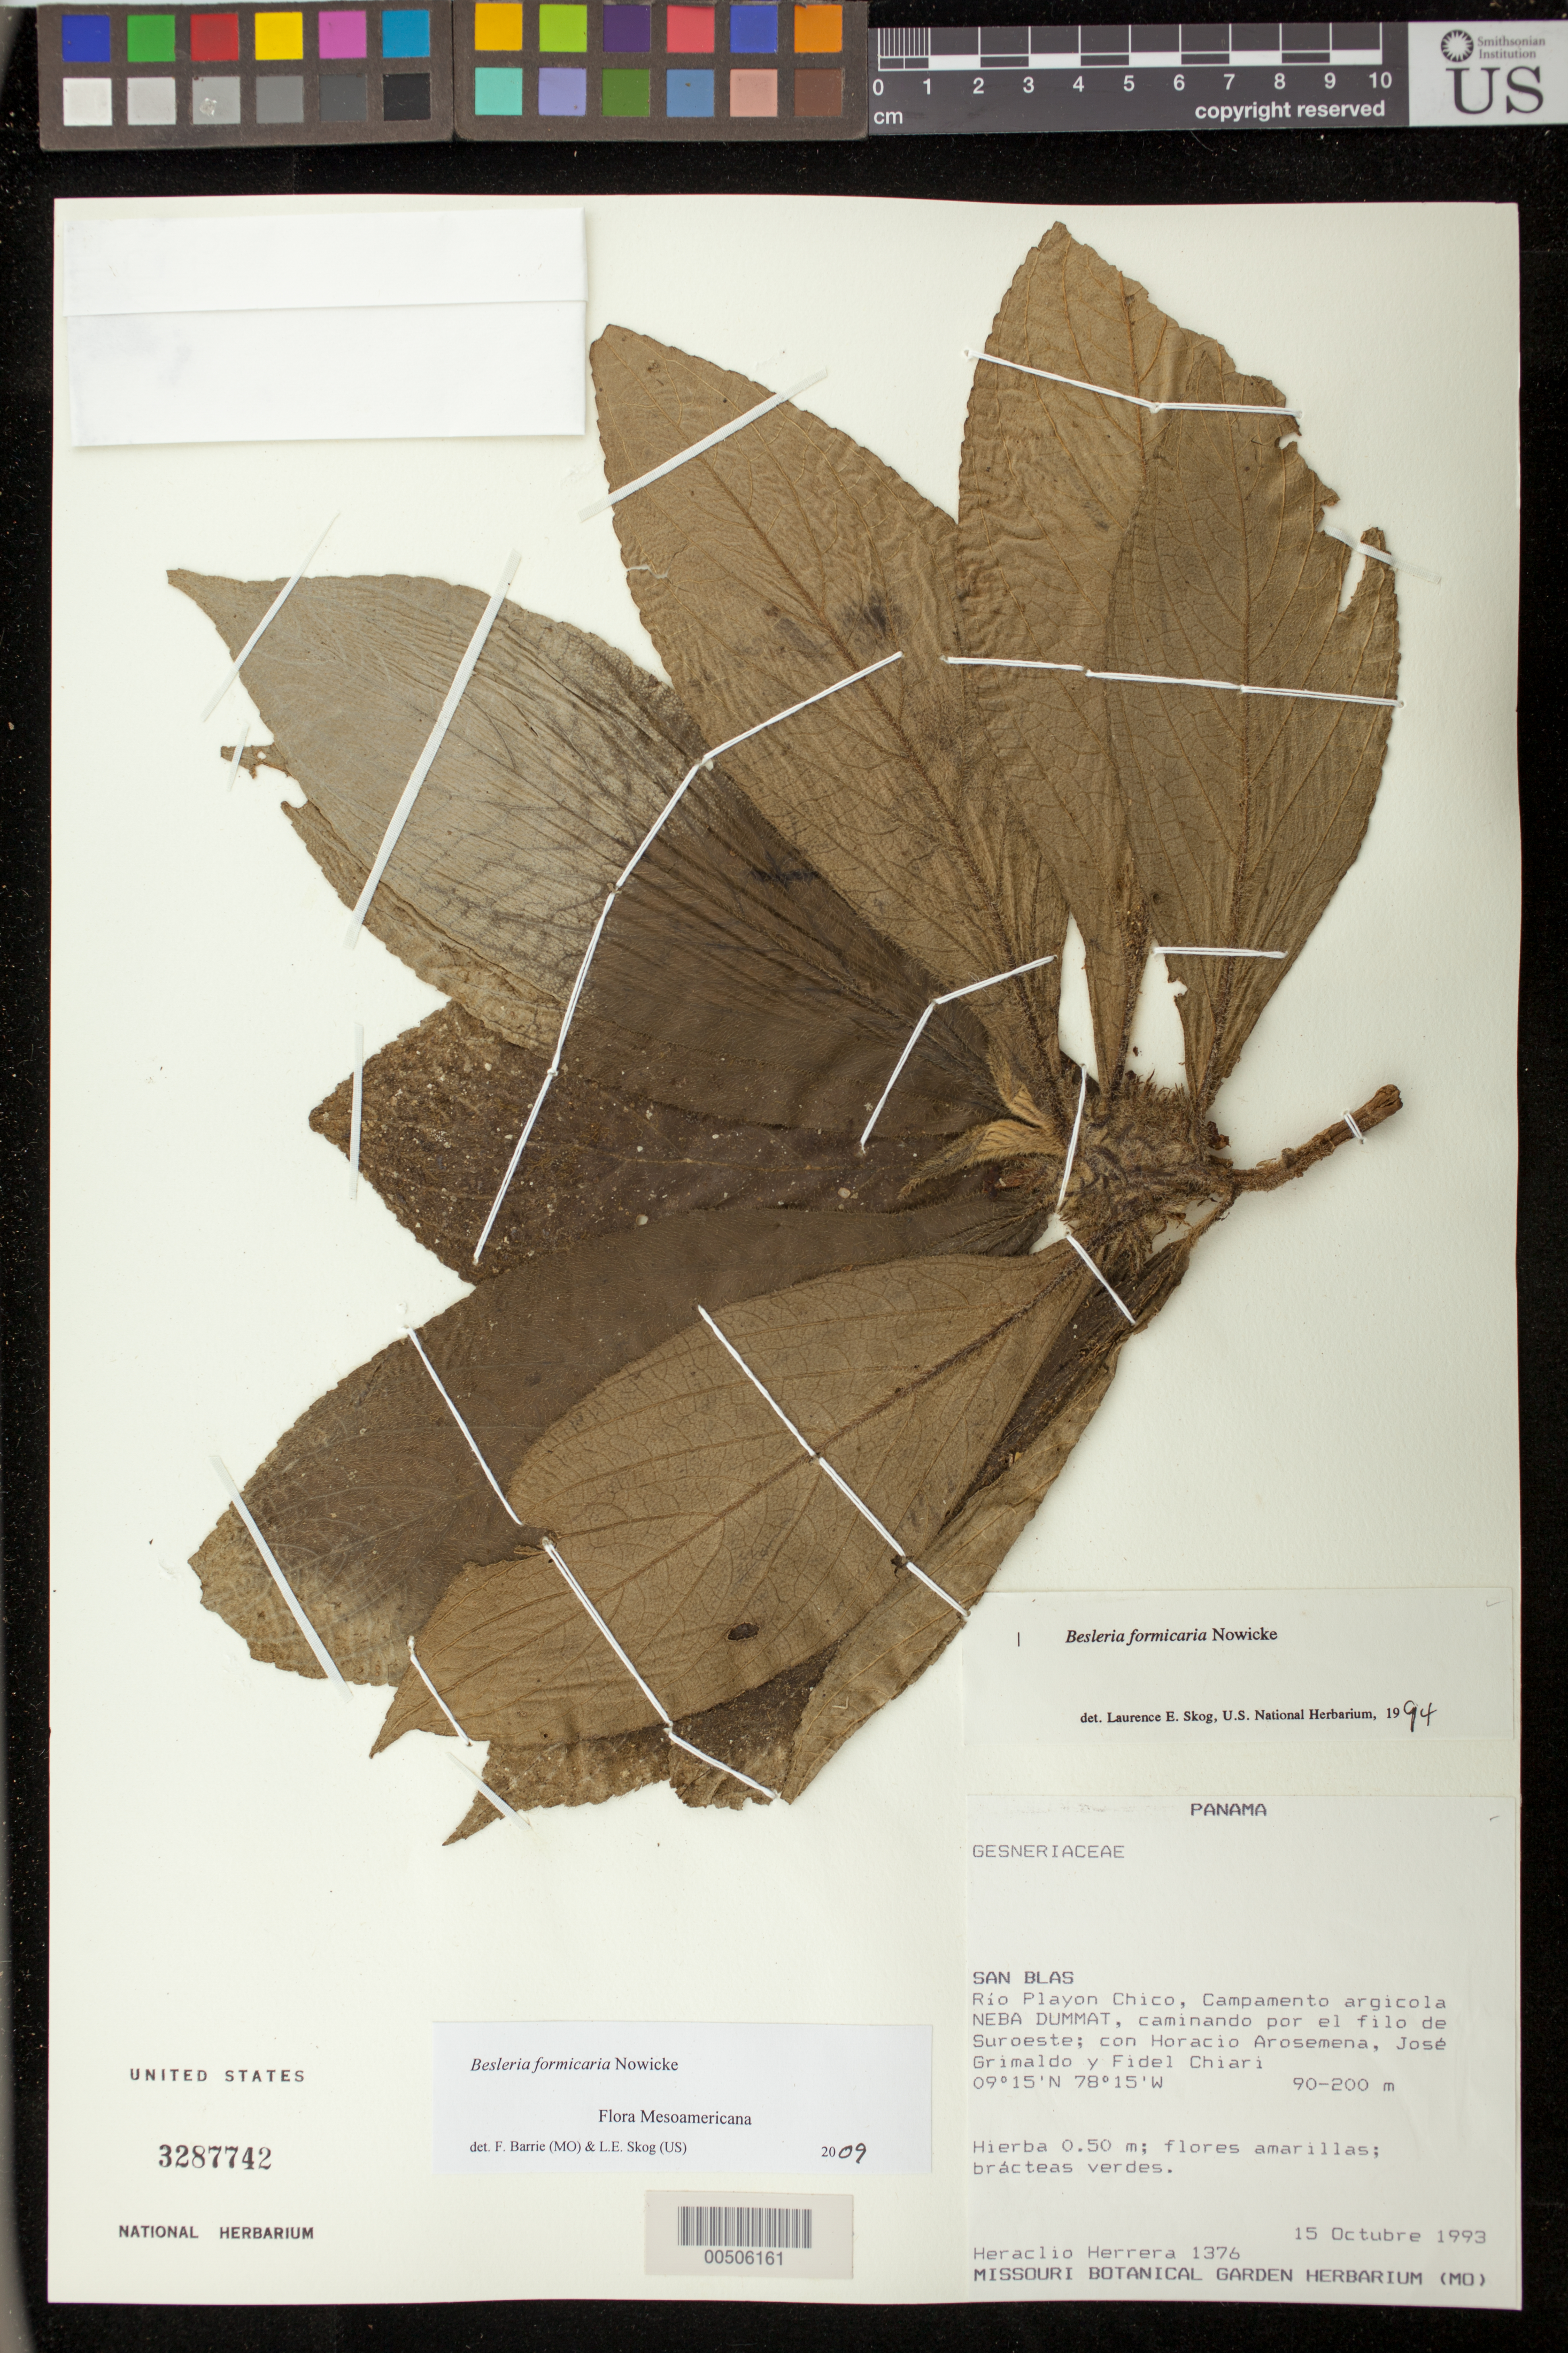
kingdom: Plantae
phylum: Tracheophyta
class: Magnoliopsida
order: Lamiales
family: Gesneriaceae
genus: Besleria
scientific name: Besleria formicaria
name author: Nowicke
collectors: H. Herrera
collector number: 1376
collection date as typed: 15 Oct 1993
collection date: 1993-10-15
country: Panama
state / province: Kuna Yala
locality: Rio Playon Chico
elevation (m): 90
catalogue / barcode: US 3287742